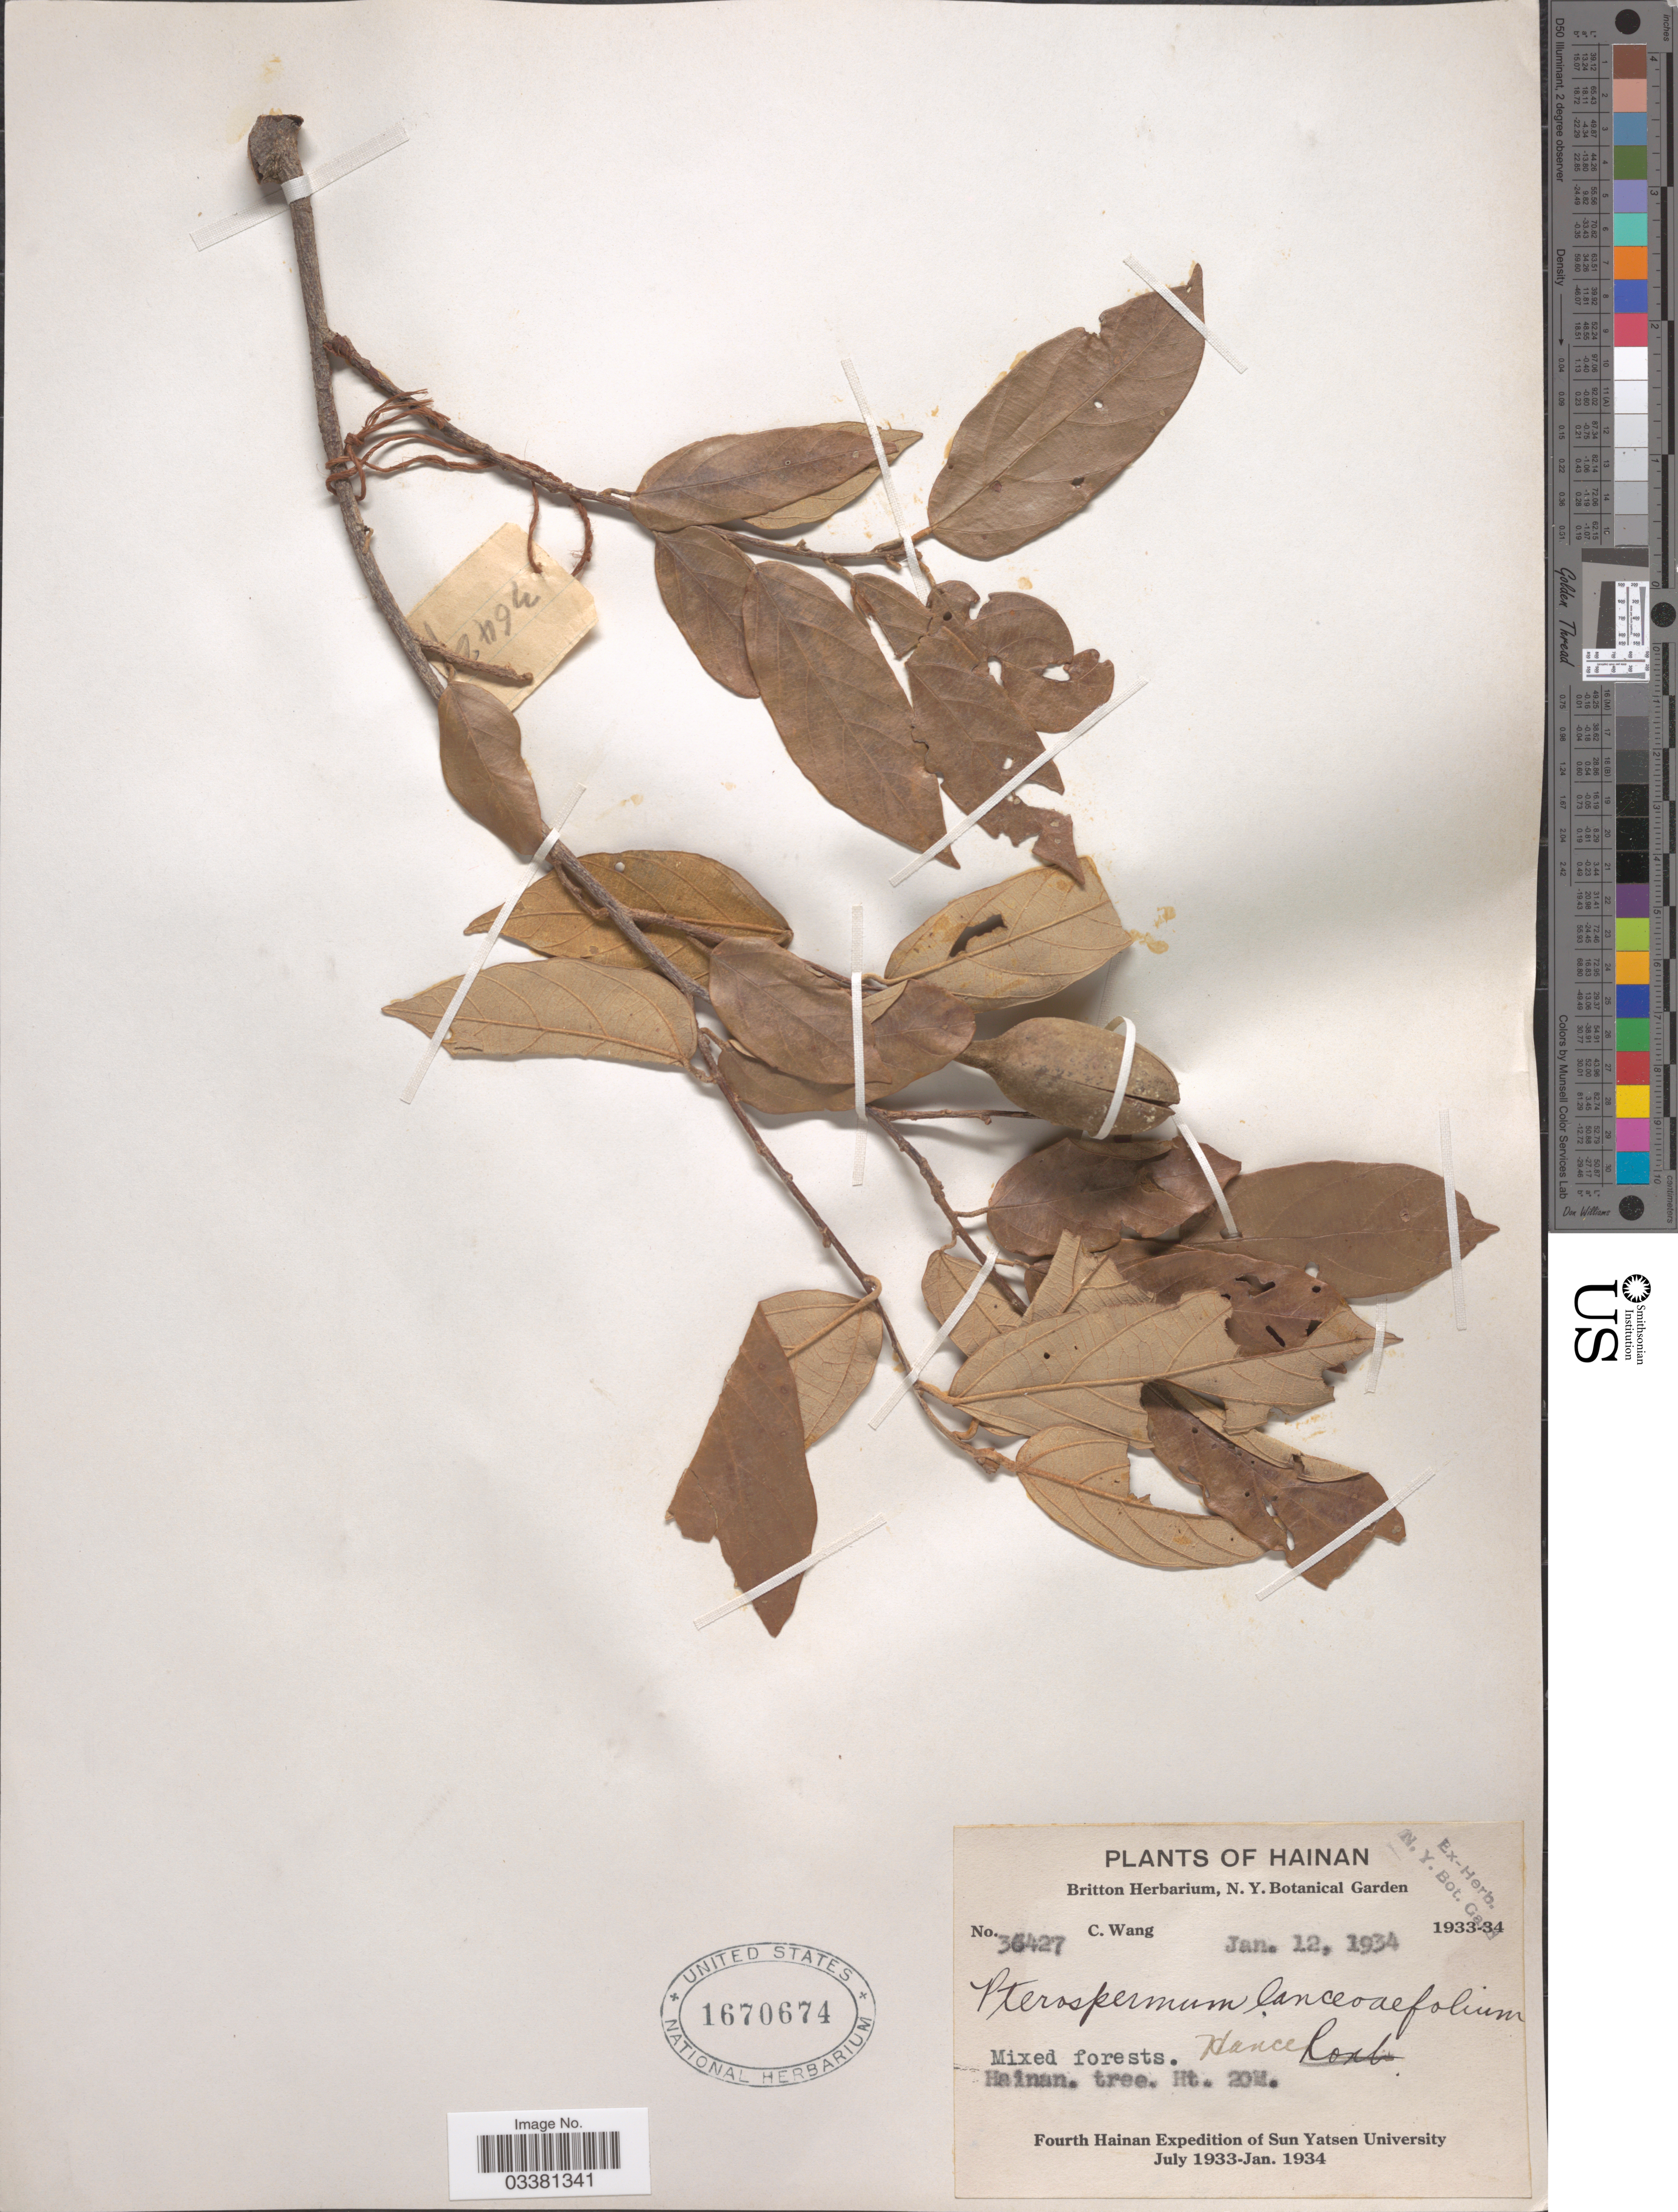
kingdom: Plantae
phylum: Tracheophyta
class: Magnoliopsida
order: Malvales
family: Malvaceae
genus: Pterospermum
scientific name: Pterospermum lanceifolium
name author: Roxb.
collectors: C. Wang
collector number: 36427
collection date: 1934-01-12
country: China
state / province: Hainan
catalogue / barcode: US 1670674